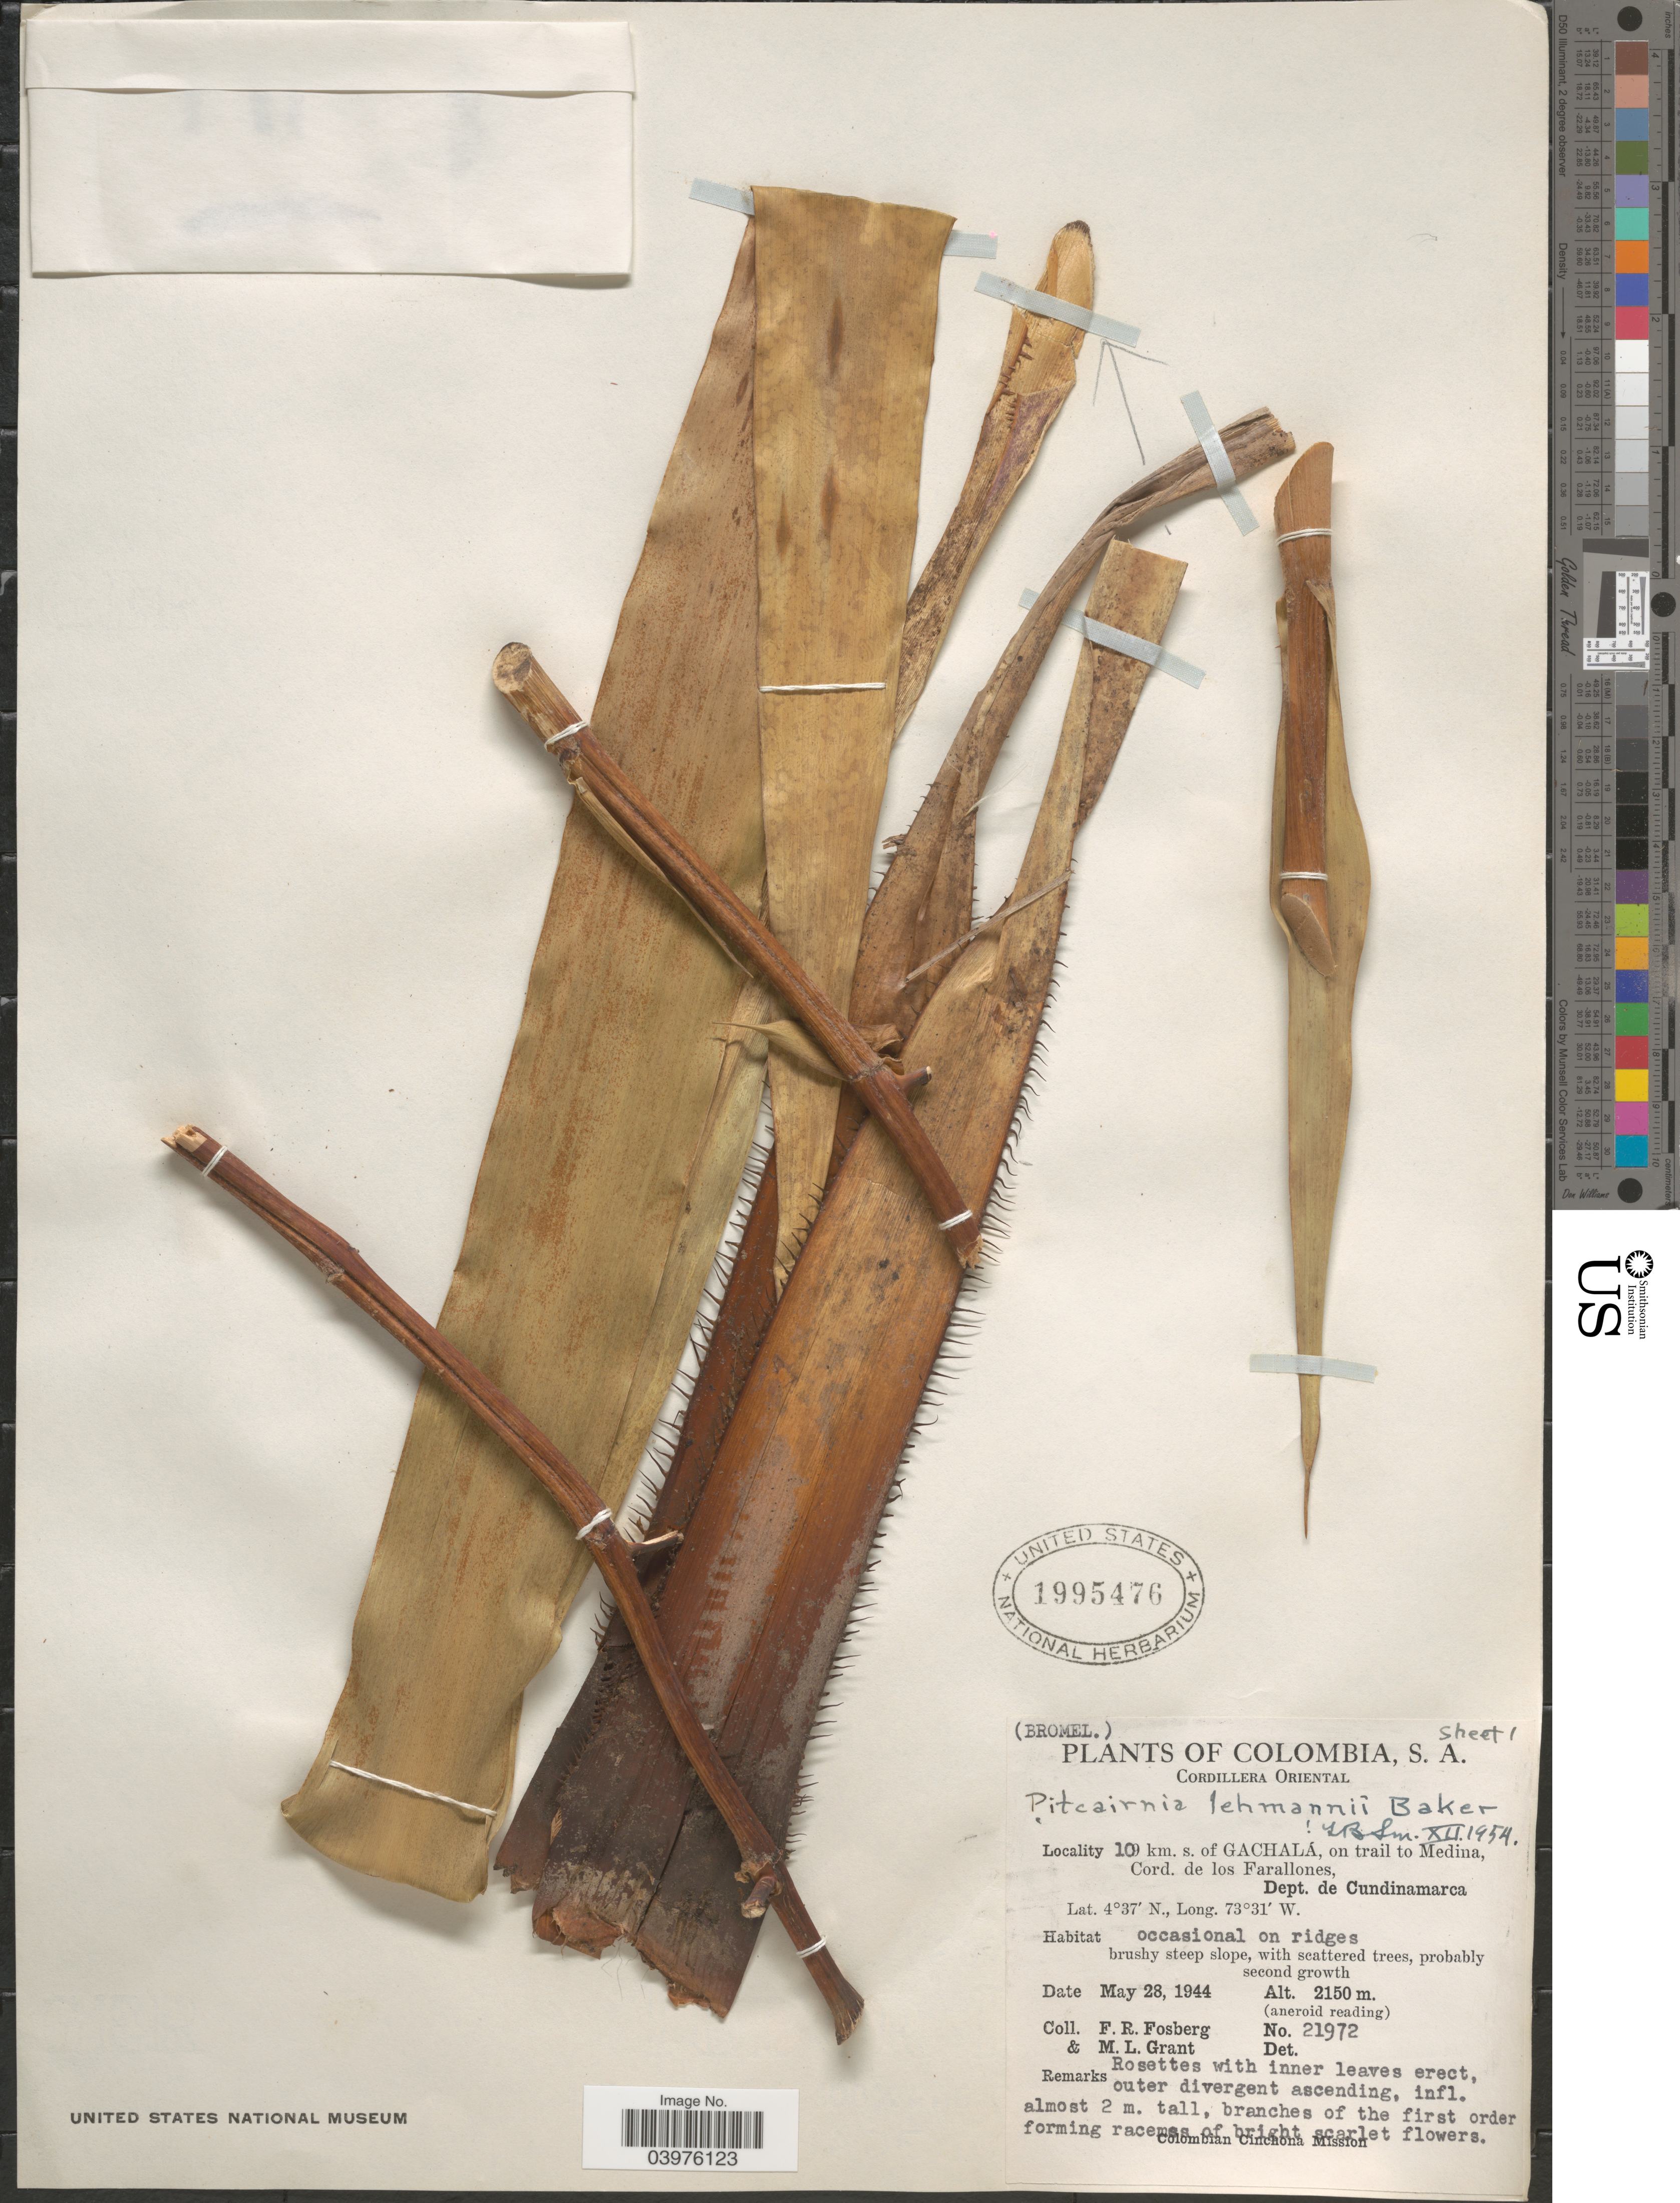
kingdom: Plantae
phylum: Tracheophyta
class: Liliopsida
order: Poales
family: Bromeliaceae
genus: Pitcairnia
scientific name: Pitcairnia lehmannii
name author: Baker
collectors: F. R. Fosberg & M. L. Grant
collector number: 21972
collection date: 1944-05-28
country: Colombia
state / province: Cundinamarca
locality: Cordillera Oriental. 10 km. s. of Gachalá, on trail to Medina, Cord. de los Farallones, Dept. de Cundinamarca. Occasional on ridges.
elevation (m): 2150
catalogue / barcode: US 1995476